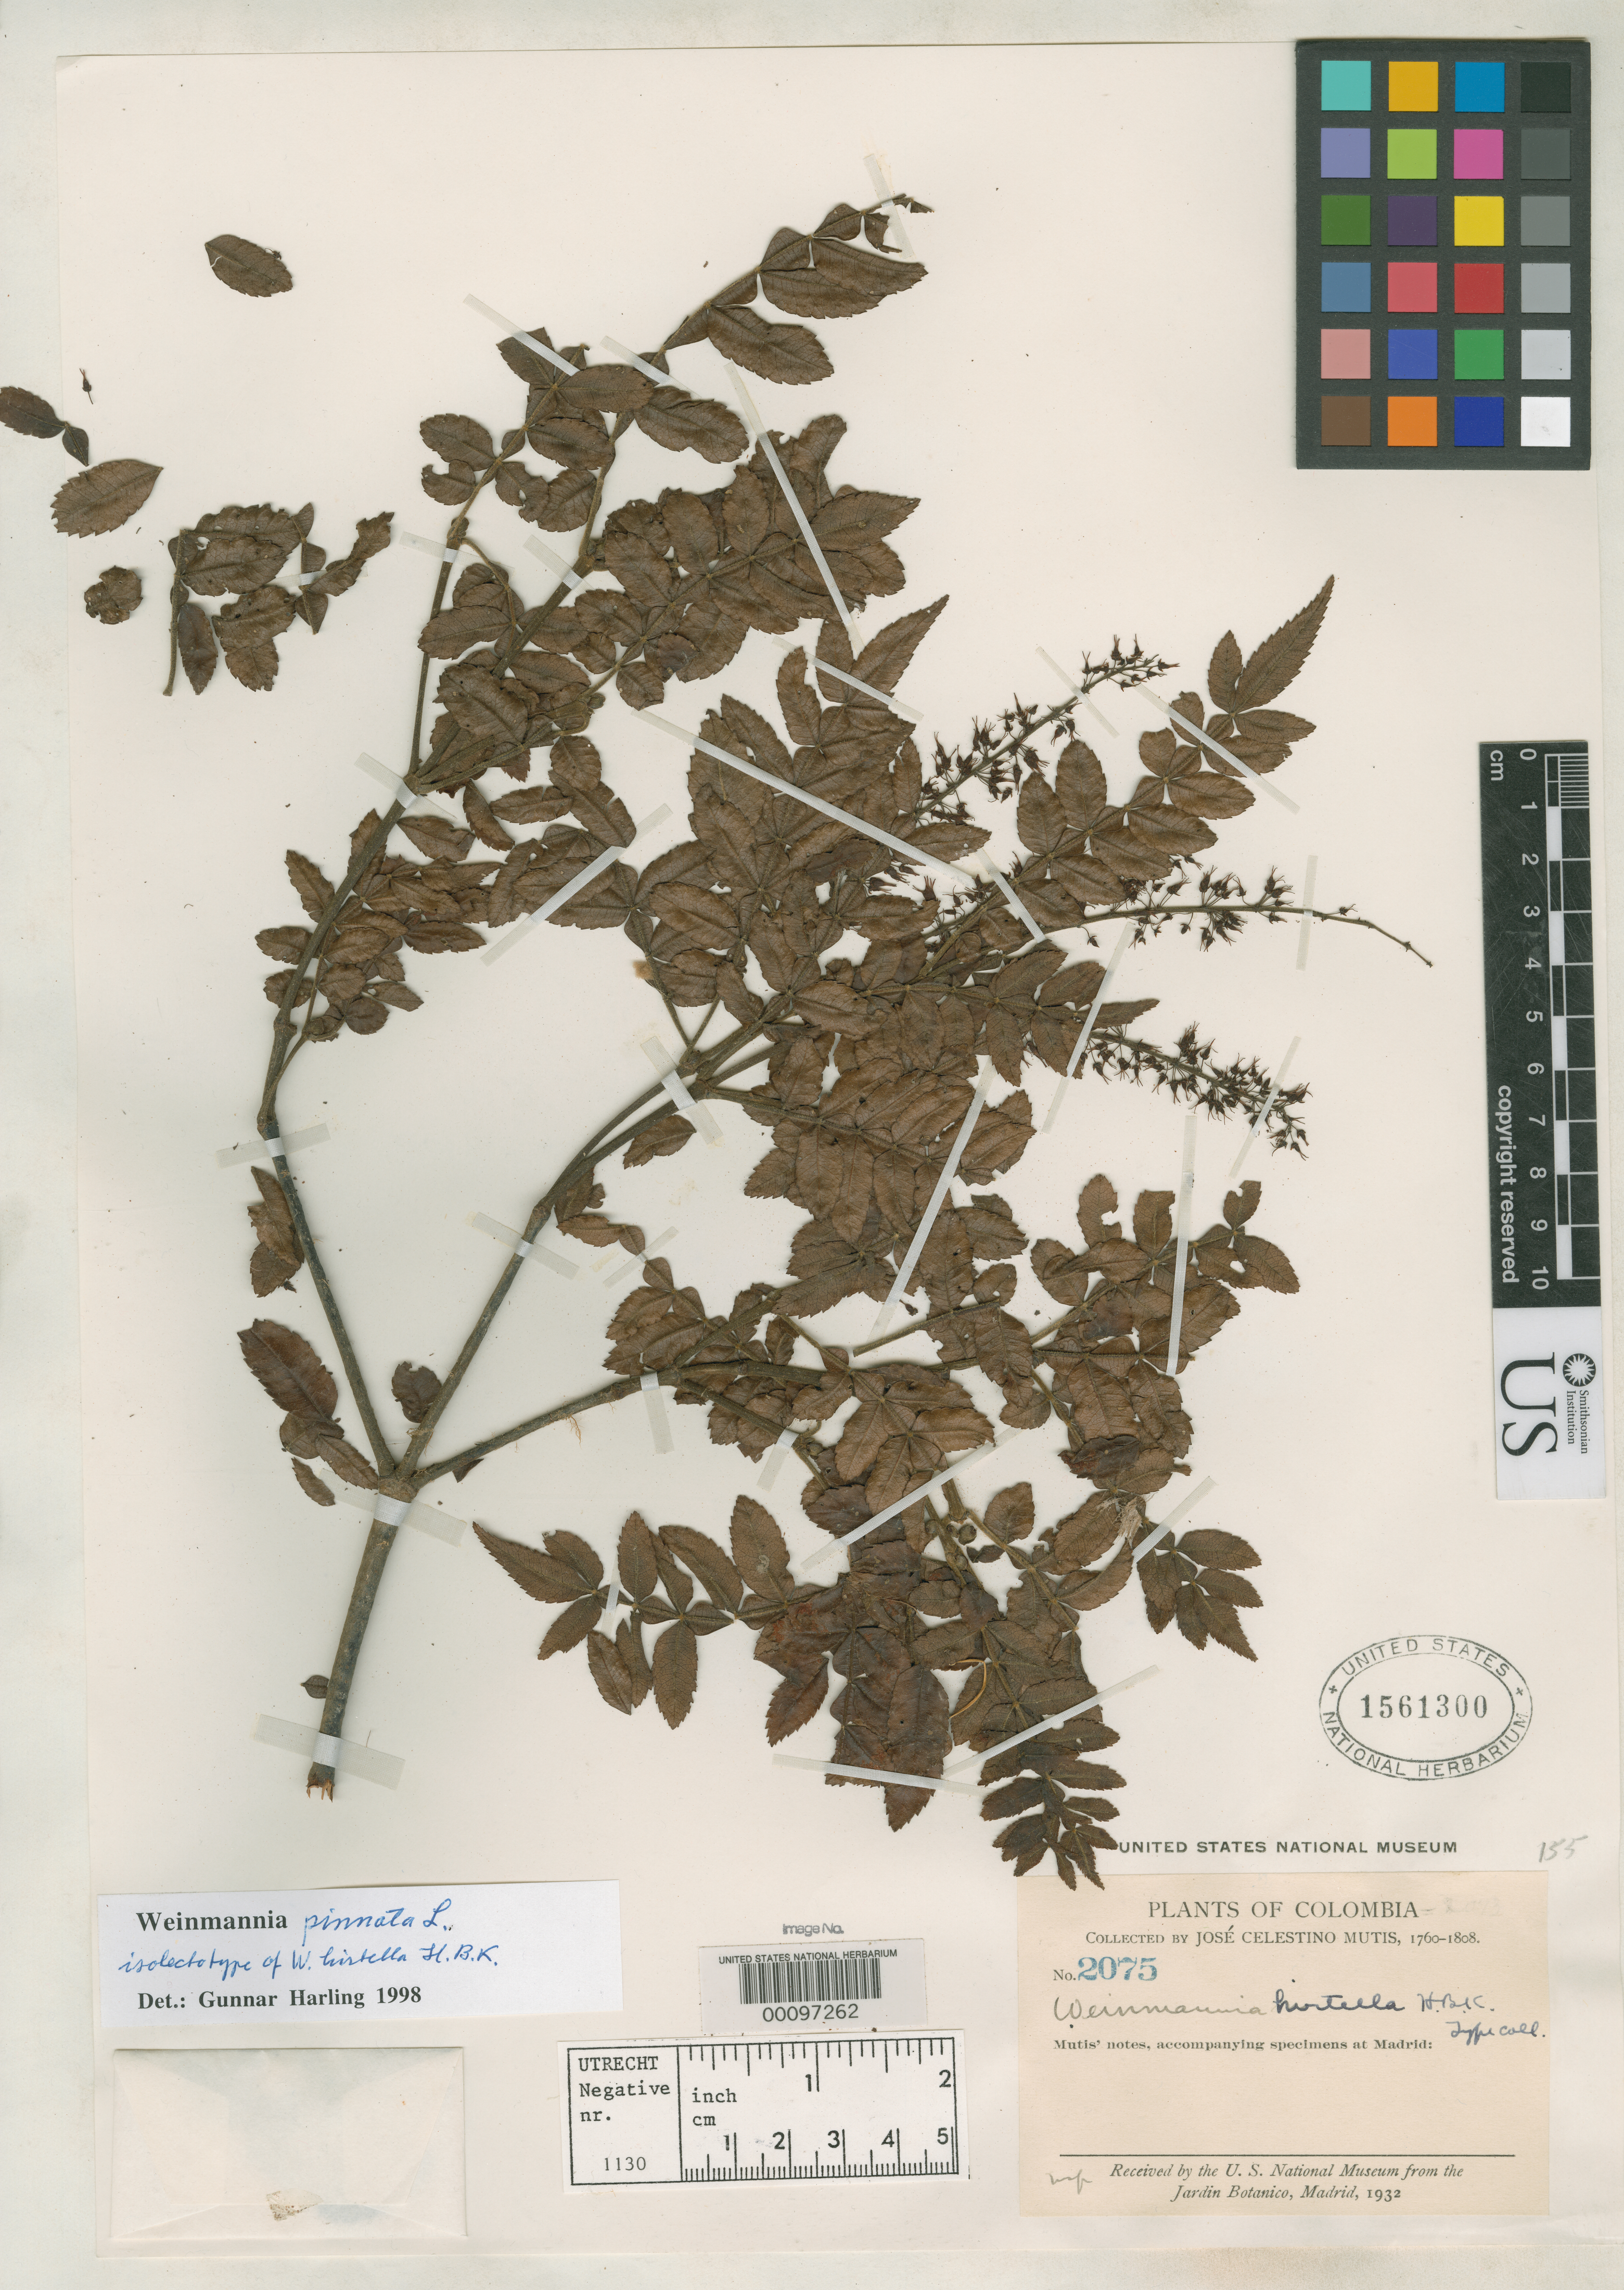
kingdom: Plantae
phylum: Tracheophyta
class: Magnoliopsida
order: Oxalidales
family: Cunoniaceae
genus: Weinmannia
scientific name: Weinmannia hirtella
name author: Kunth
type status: Type Collection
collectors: J. C. B. Mutis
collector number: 2075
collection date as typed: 1760 to -- --- 1808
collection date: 1760/1808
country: Colombia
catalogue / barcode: US 1561300